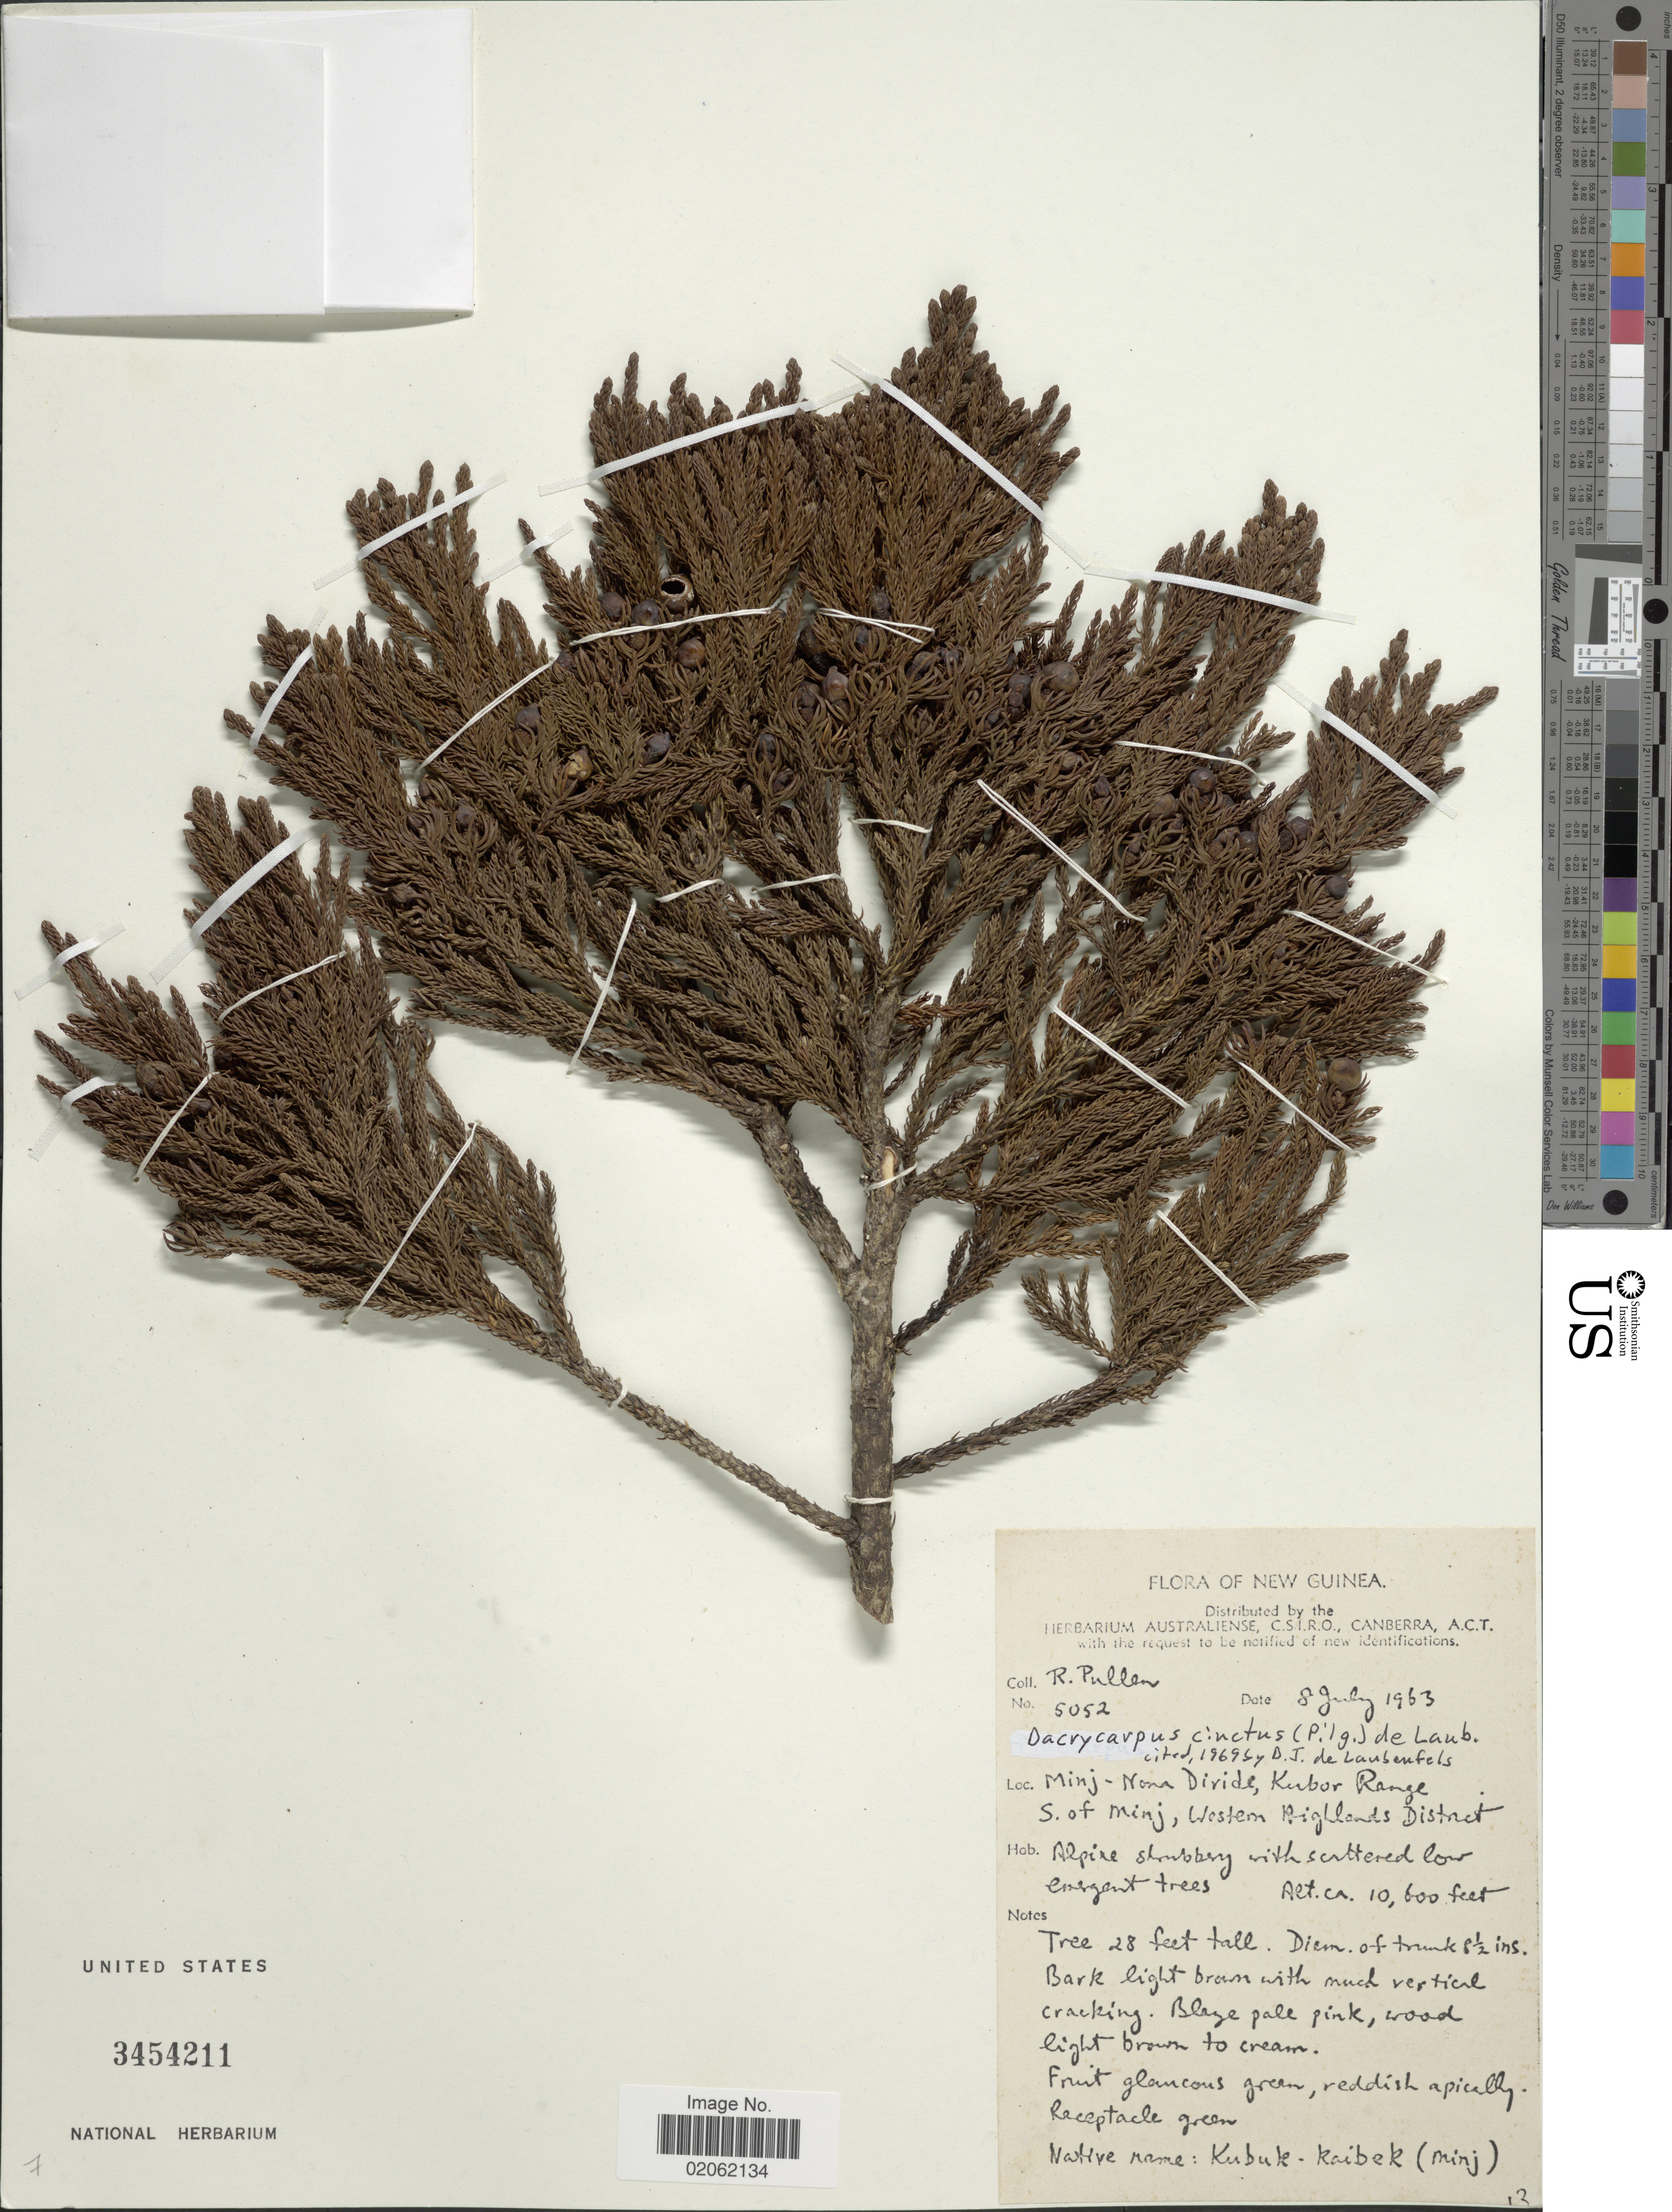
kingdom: Plantae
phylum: Tracheophyta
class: Pinopsida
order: Pinales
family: Podocarpaceae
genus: Dacrycarpus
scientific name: Dacrycarpus cinctus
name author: (Pilg.) de Laub.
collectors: R. Pullen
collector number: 5052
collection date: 1963-07-08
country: Papua New Guinea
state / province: Western Highlands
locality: Papua, New Guinea, Minj-Nona Divide, Kubor Range S. of Minj, Western Highlands Range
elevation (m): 3231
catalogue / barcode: US 3454211